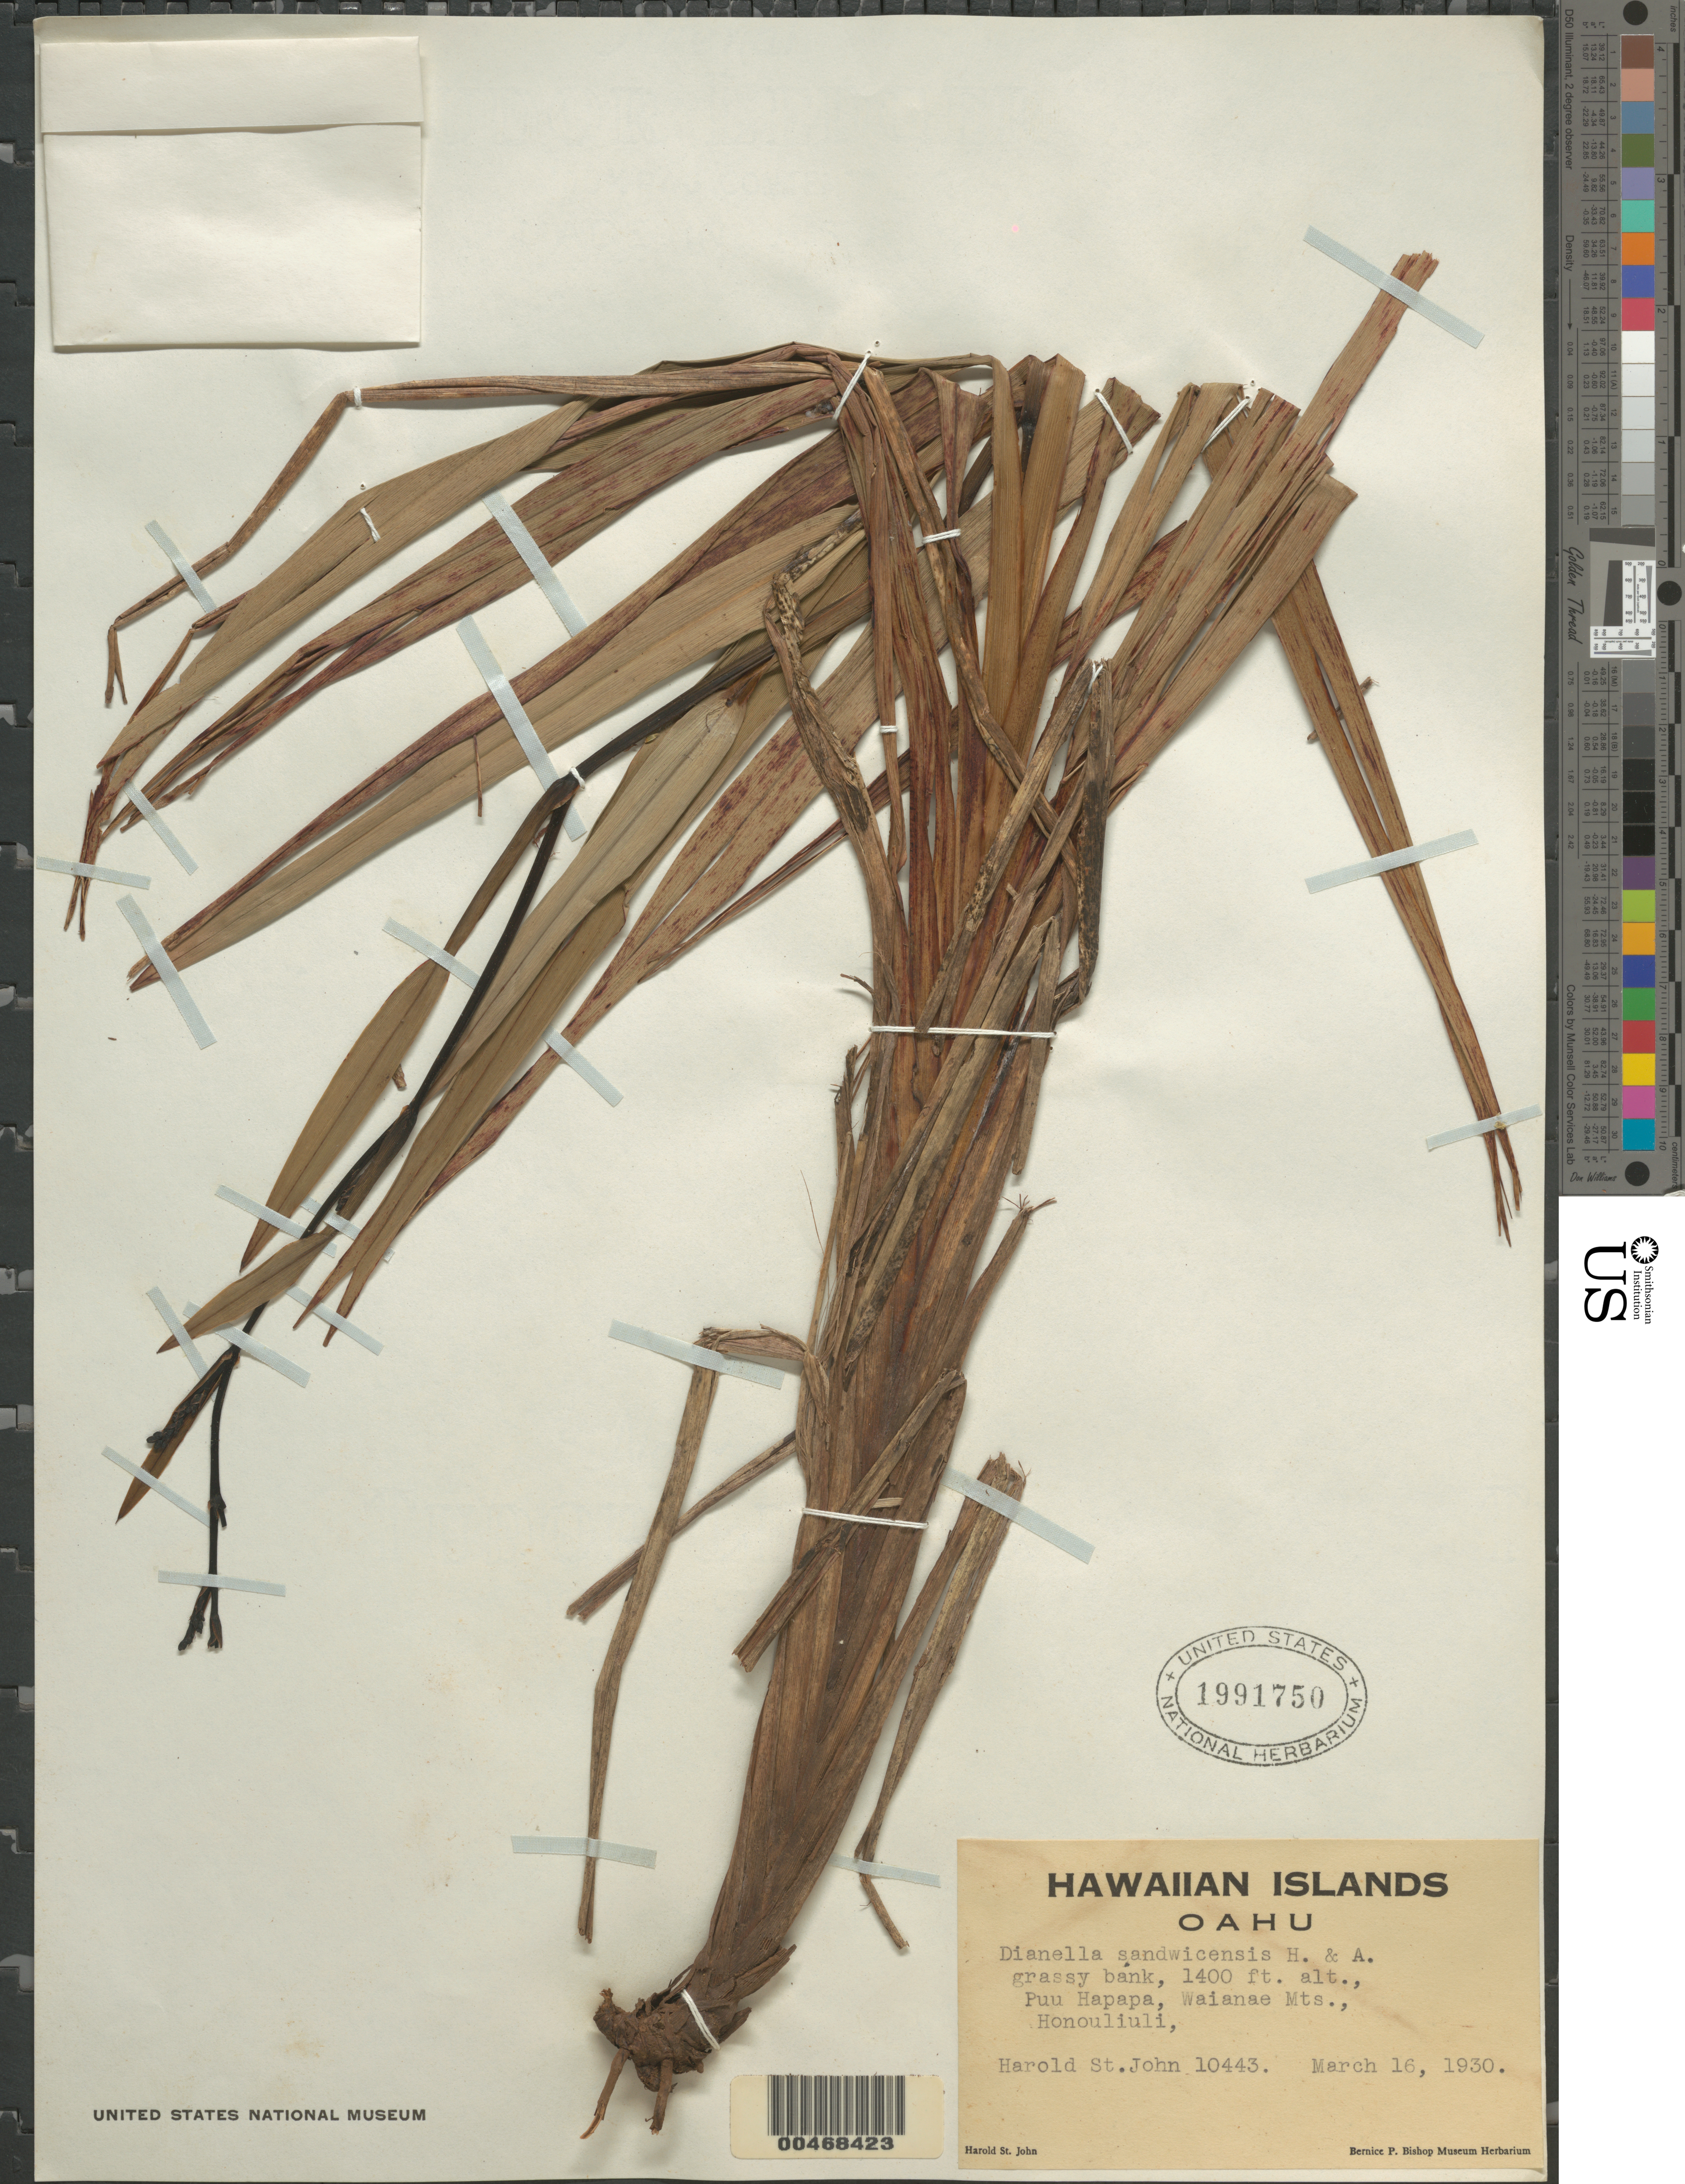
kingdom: Plantae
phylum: Tracheophyta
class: Liliopsida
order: Asparagales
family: Asphodelaceae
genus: Dianella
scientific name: Dianella sandwicensis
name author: Hook. & Arn.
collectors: H. St. John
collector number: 10443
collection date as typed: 16 Mar 1930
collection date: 1930-03-16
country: United States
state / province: Hawaii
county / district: Honolulu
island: Oahu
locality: Puu Hapapa, Waianae Mts., Honouliuli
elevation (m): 427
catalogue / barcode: US 1991750